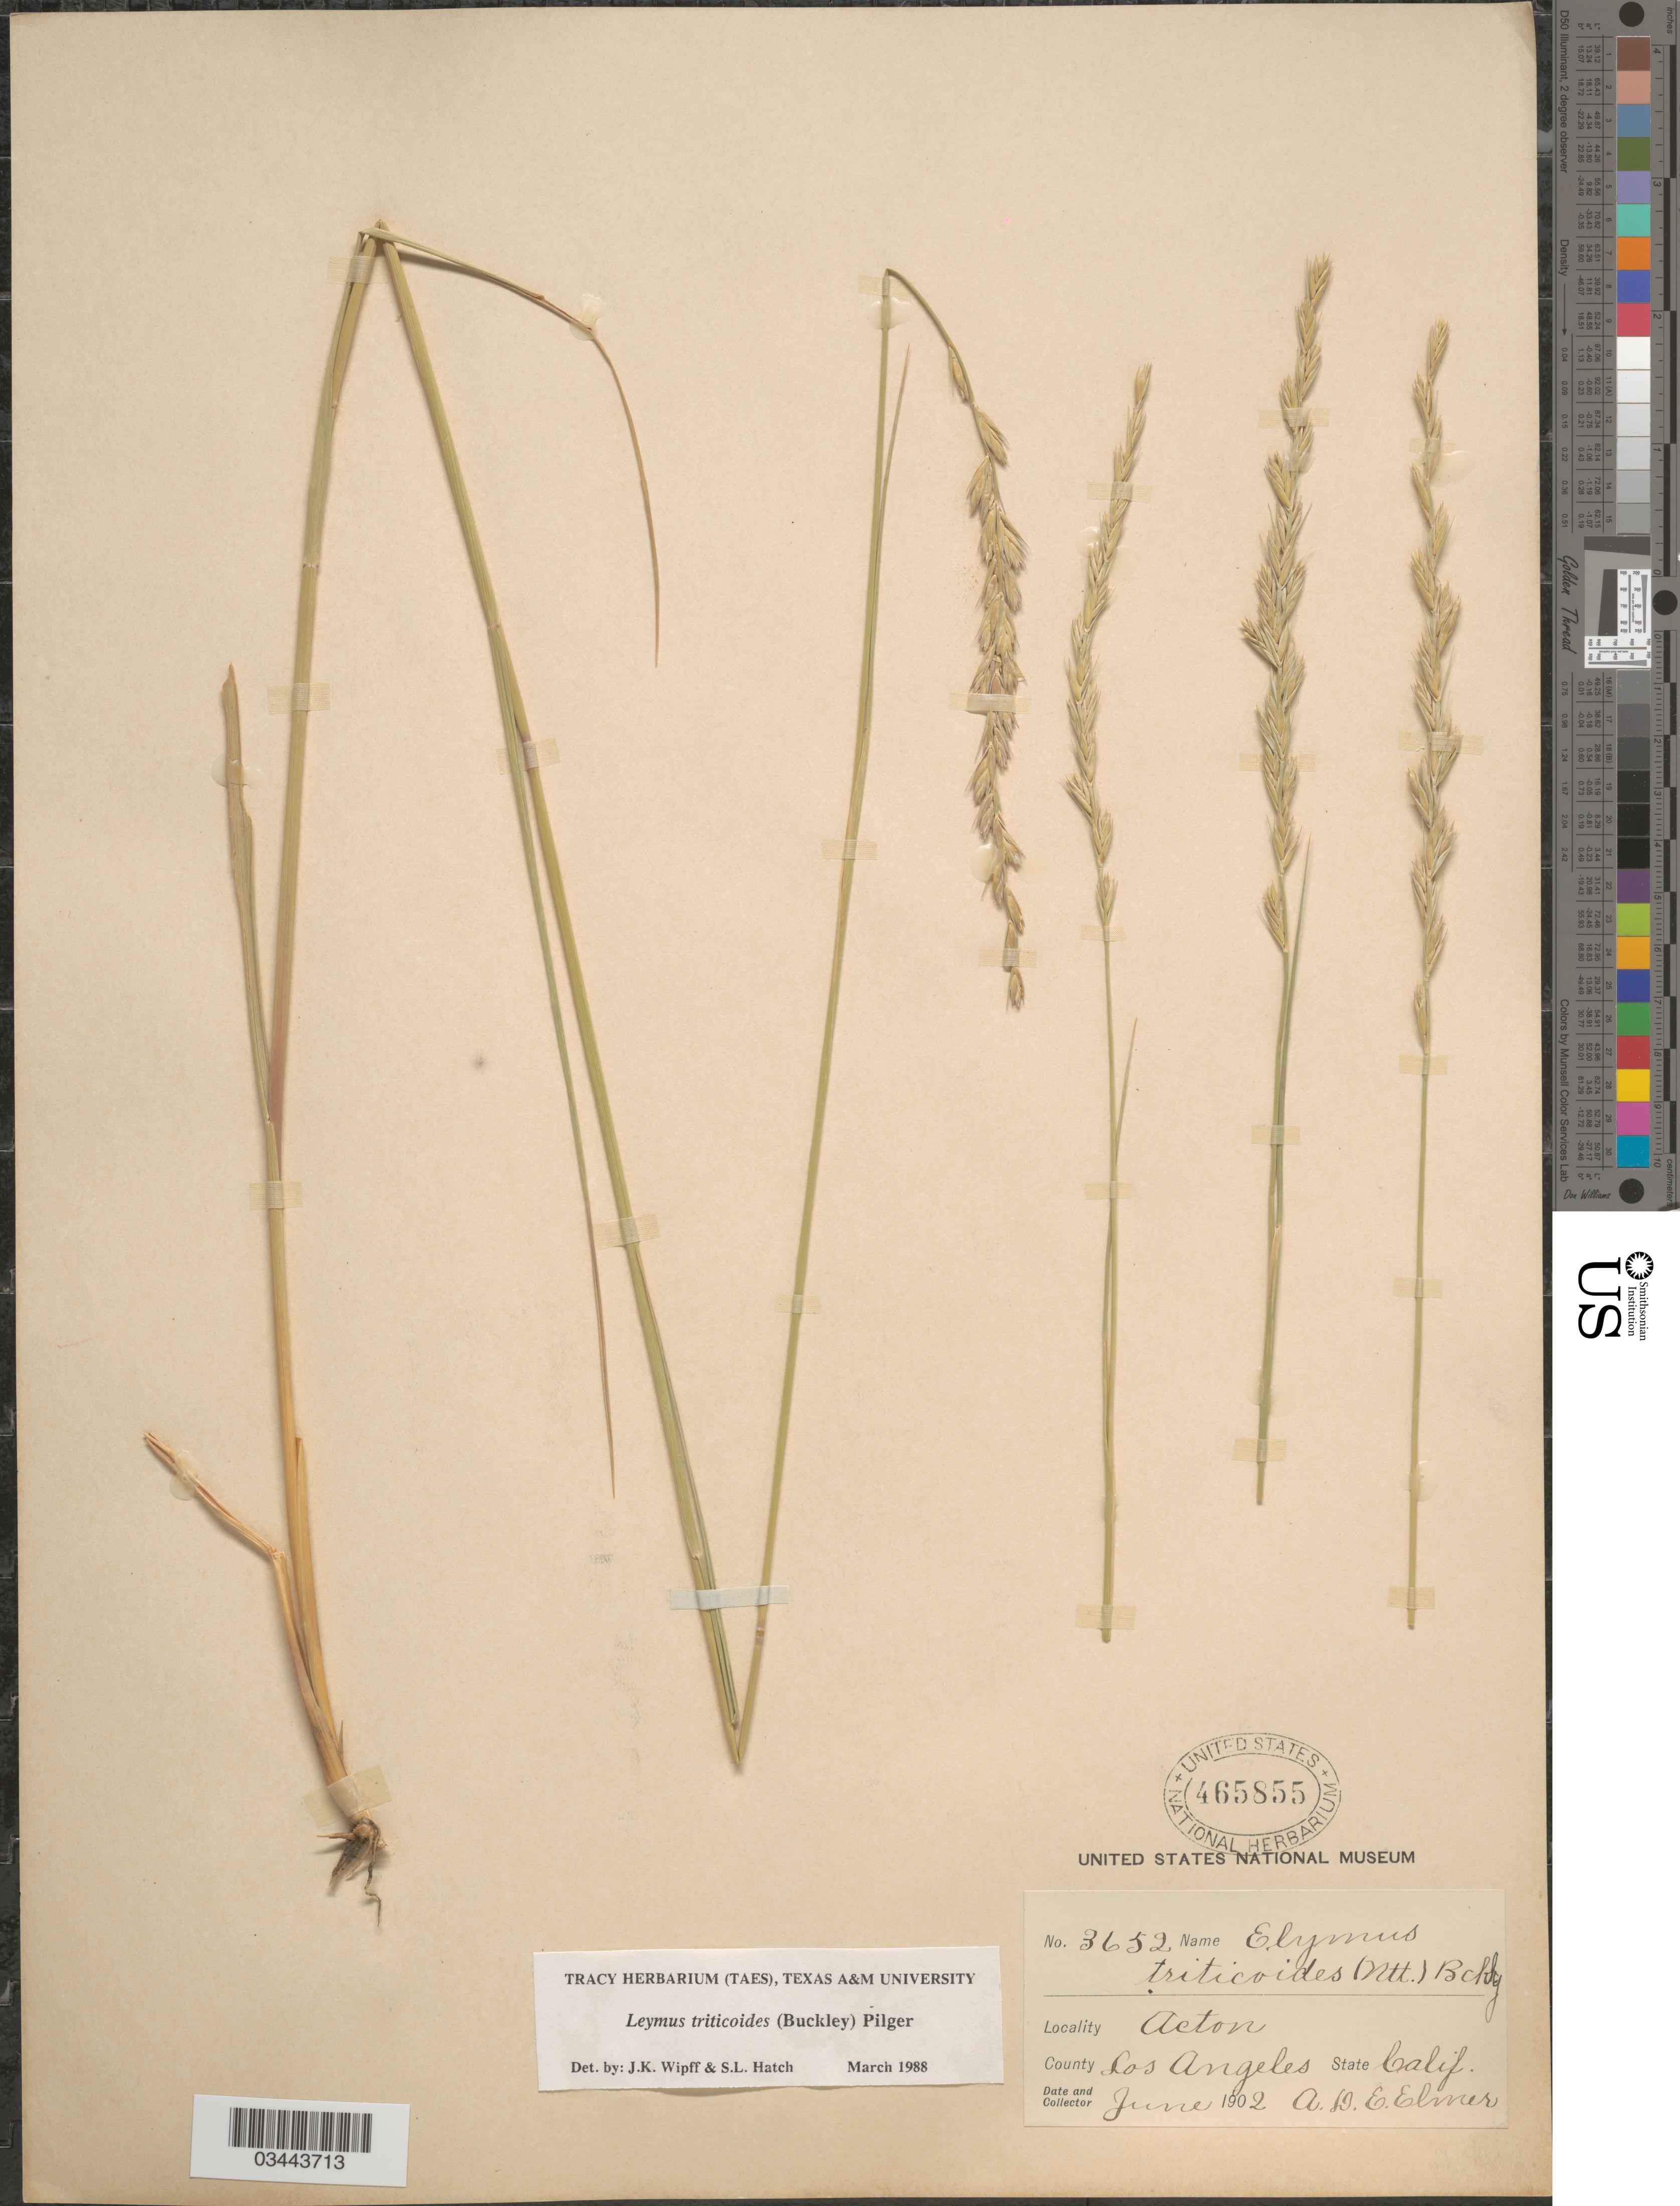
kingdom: Plantae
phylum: Tracheophyta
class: Liliopsida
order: Poales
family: Poaceae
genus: Leymus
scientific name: Leymus triticoides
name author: (Buckley) Pilg.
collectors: A. D. E. Elmer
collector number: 3652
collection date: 1902-06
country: United States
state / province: California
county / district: Los Angeles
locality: Acton. Los Angeles.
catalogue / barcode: US 465855